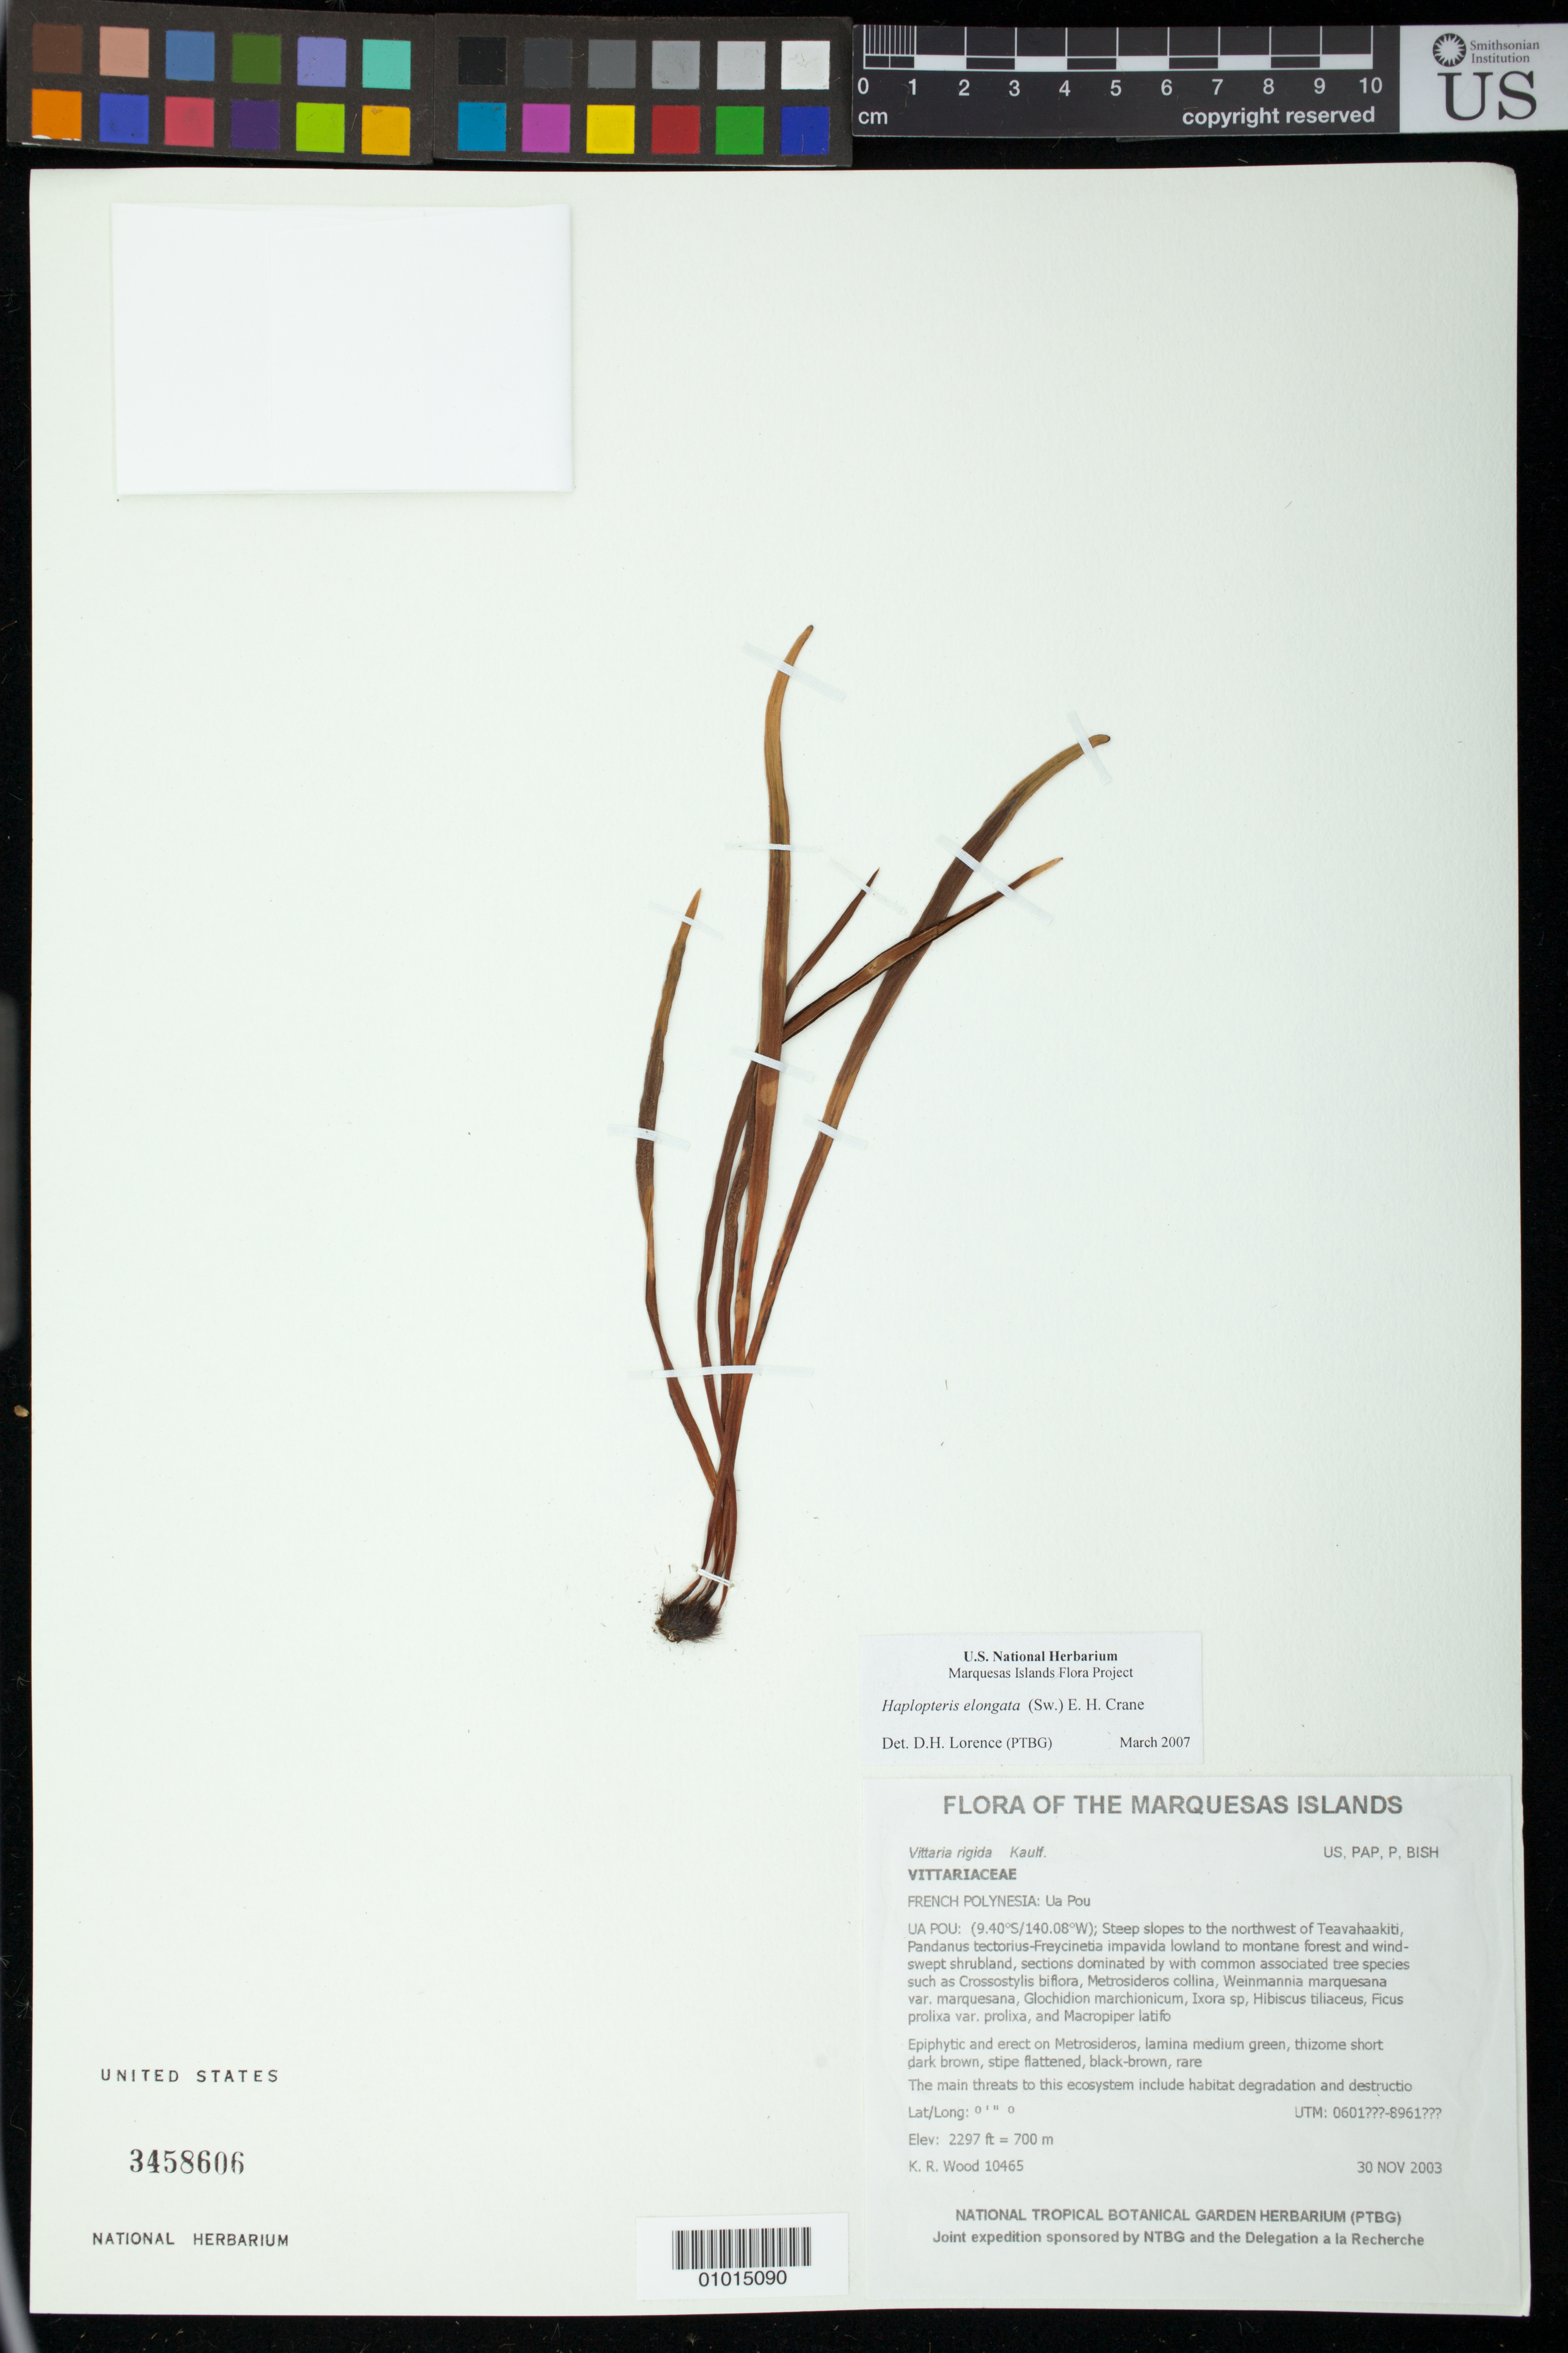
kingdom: Plantae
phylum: Tracheophyta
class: Polypodiopsida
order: Polypodiales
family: Pteridaceae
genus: Haplopteris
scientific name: Haplopteris elongata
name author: (Sw.) Crane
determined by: Smith, Alan R., (UC)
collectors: K. R. Wood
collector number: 10465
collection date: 2003-11-30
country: French Polynesia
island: Ua Pou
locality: Steep slopes to the northwest of Teavahaakiti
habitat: Pandanus tectorius - Freycinetia impavida lowland to montane forest and wind-swept shrubland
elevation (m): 700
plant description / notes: Habitat degradation and destruction by feral pigs [only a few pigs observed], catastrophic extinction through environmental events, predation by rats [Rattus exulans] that eat seeds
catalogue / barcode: US 3458606